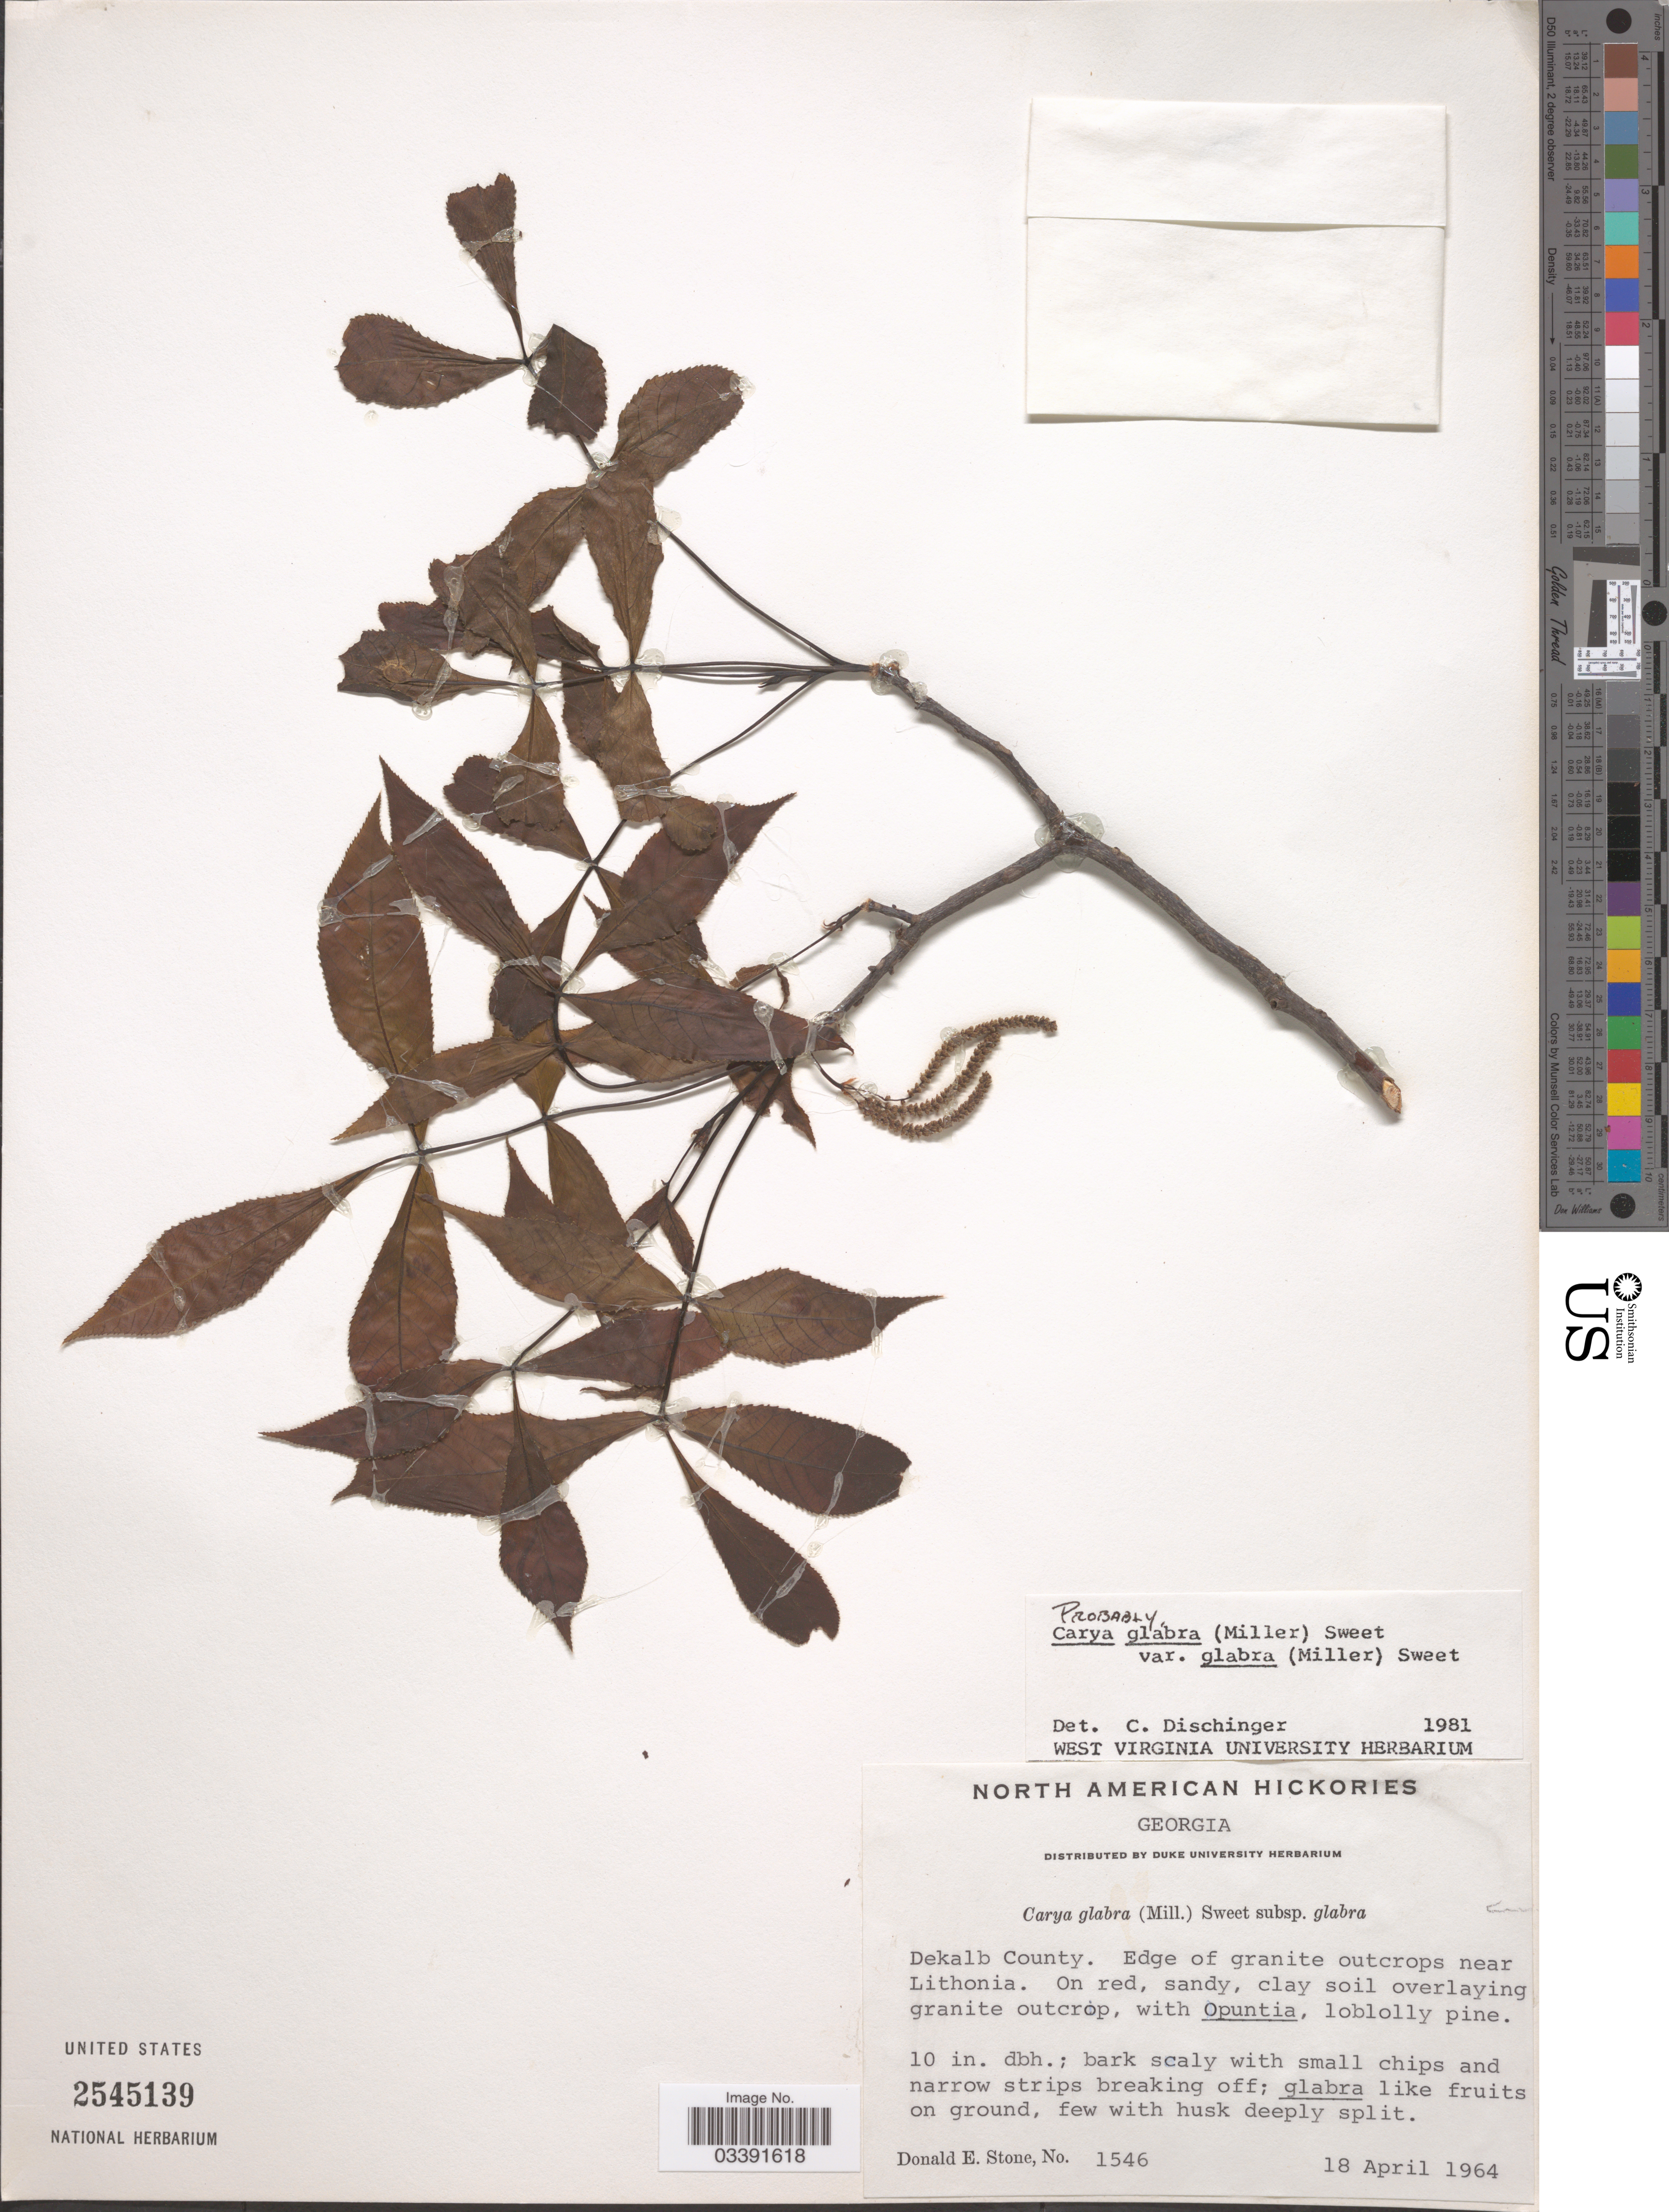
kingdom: Plantae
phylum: Tracheophyta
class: Magnoliopsida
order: Fagales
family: Juglandaceae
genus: Carya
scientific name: Carya glabra var. glabra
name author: (Mill.) Sweet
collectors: D. Stone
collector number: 1546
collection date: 1964-04-18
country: United States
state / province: Georgia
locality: Dekalb County. Edge of granite outcrops near Lithonia.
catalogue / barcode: US 2545139